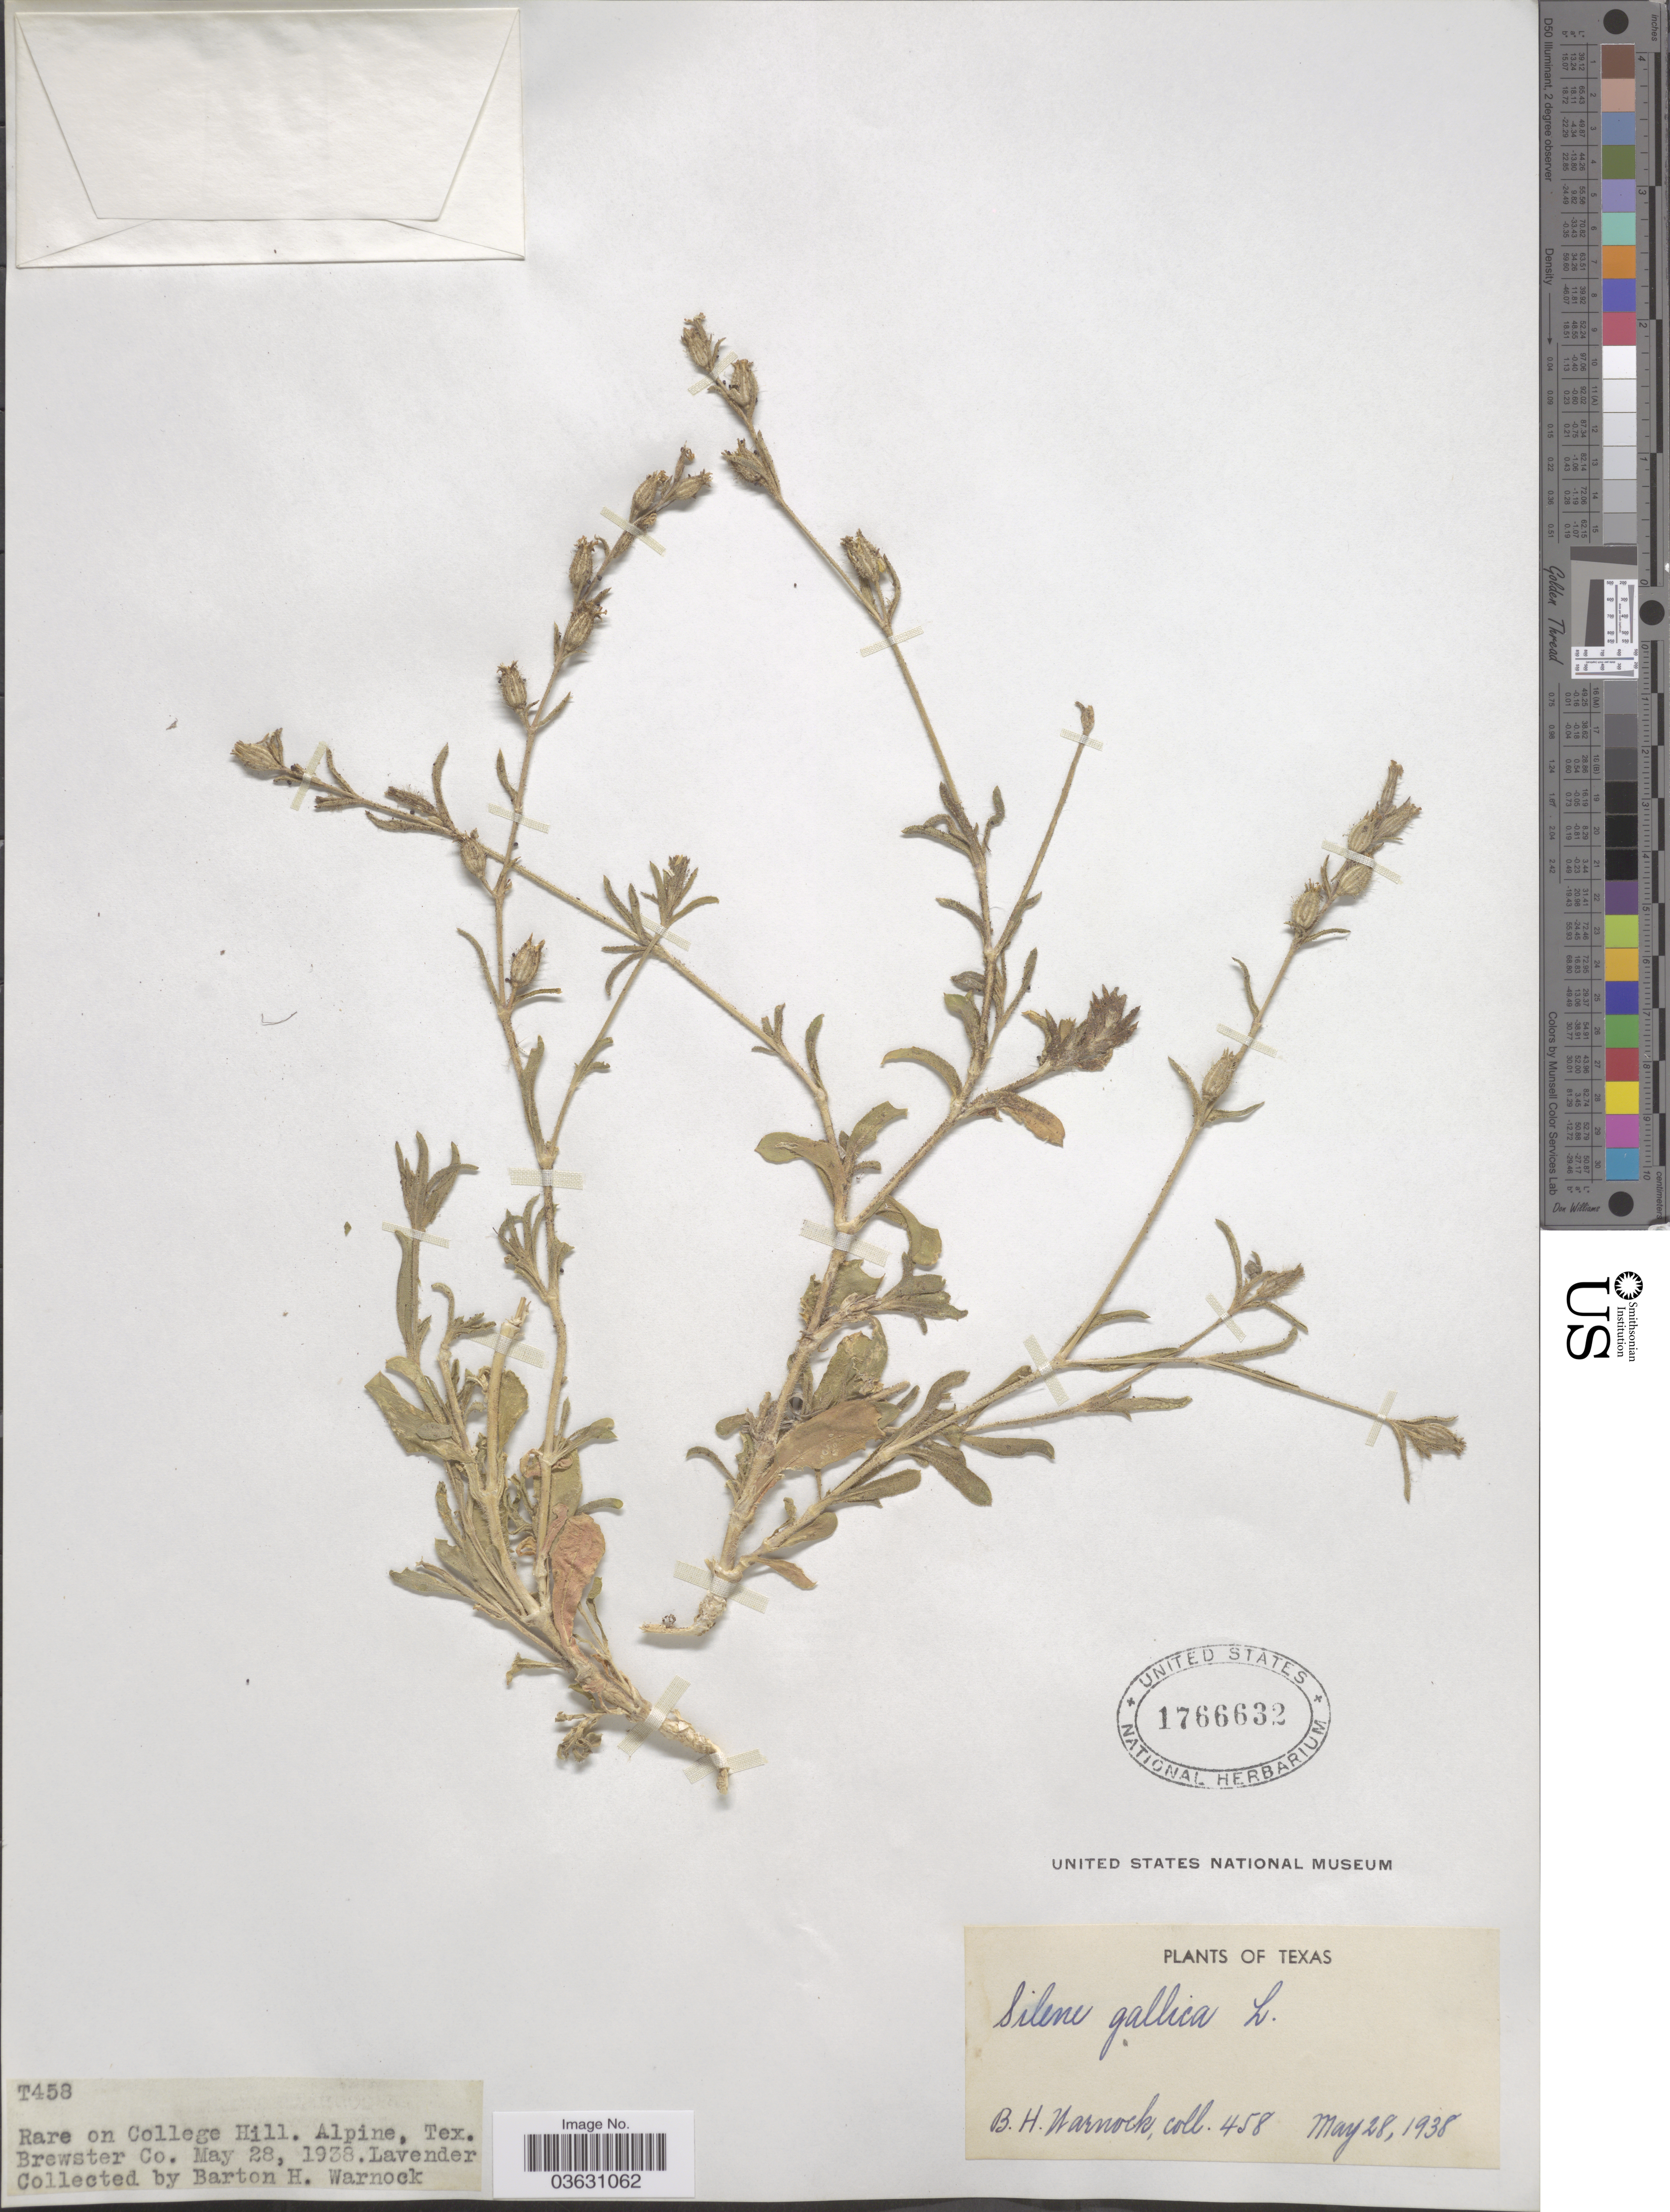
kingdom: Plantae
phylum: Tracheophyta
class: Magnoliopsida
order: Caryophyllales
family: Caryophyllaceae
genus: Silene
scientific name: Silene gallica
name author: L.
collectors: B. H. Warnock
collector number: T458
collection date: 1938-05-28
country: United States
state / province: Texas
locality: Rare on College Hill. Alpine, Brewster Co.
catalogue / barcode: US 1766632